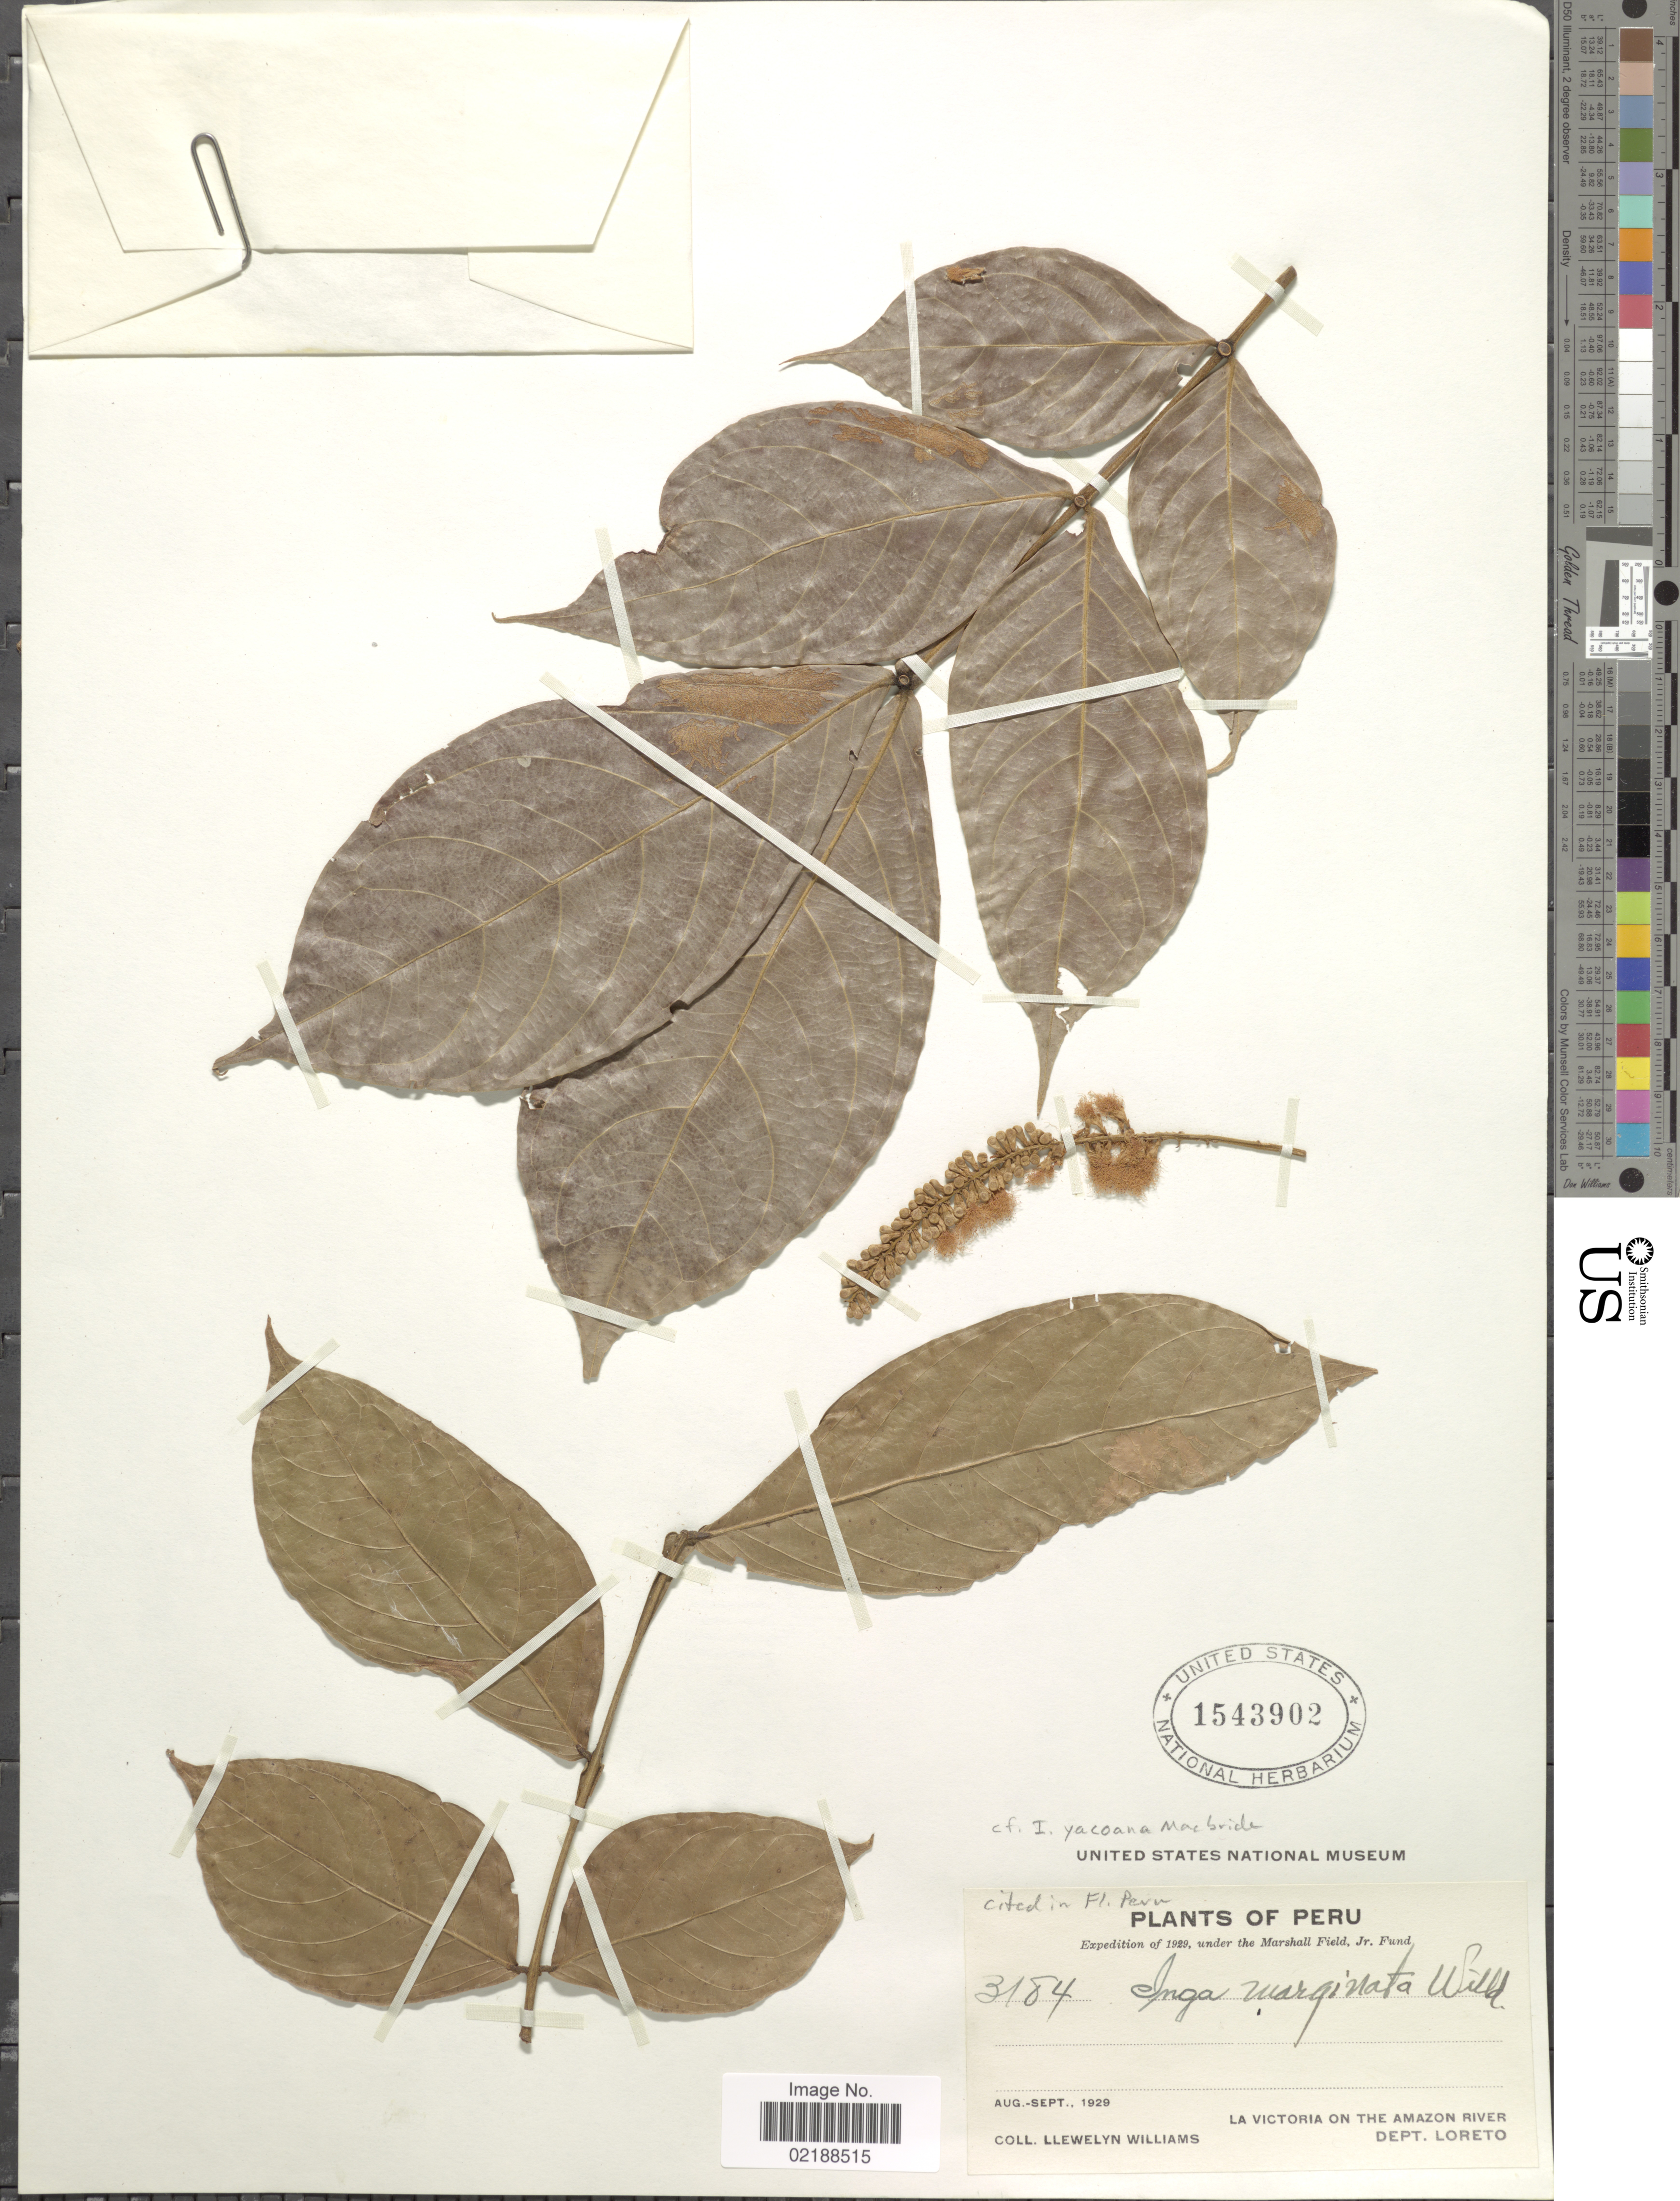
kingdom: Plantae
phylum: Tracheophyta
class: Magnoliopsida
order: Fabales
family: Fabaceae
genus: Inga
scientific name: Inga marginata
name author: Willd.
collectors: Ll. Williams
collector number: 3184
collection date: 1929-08/1929-09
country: Peru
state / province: Loreto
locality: La Victoria On The Amazon River, Dept. Loreto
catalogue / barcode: US 1543902